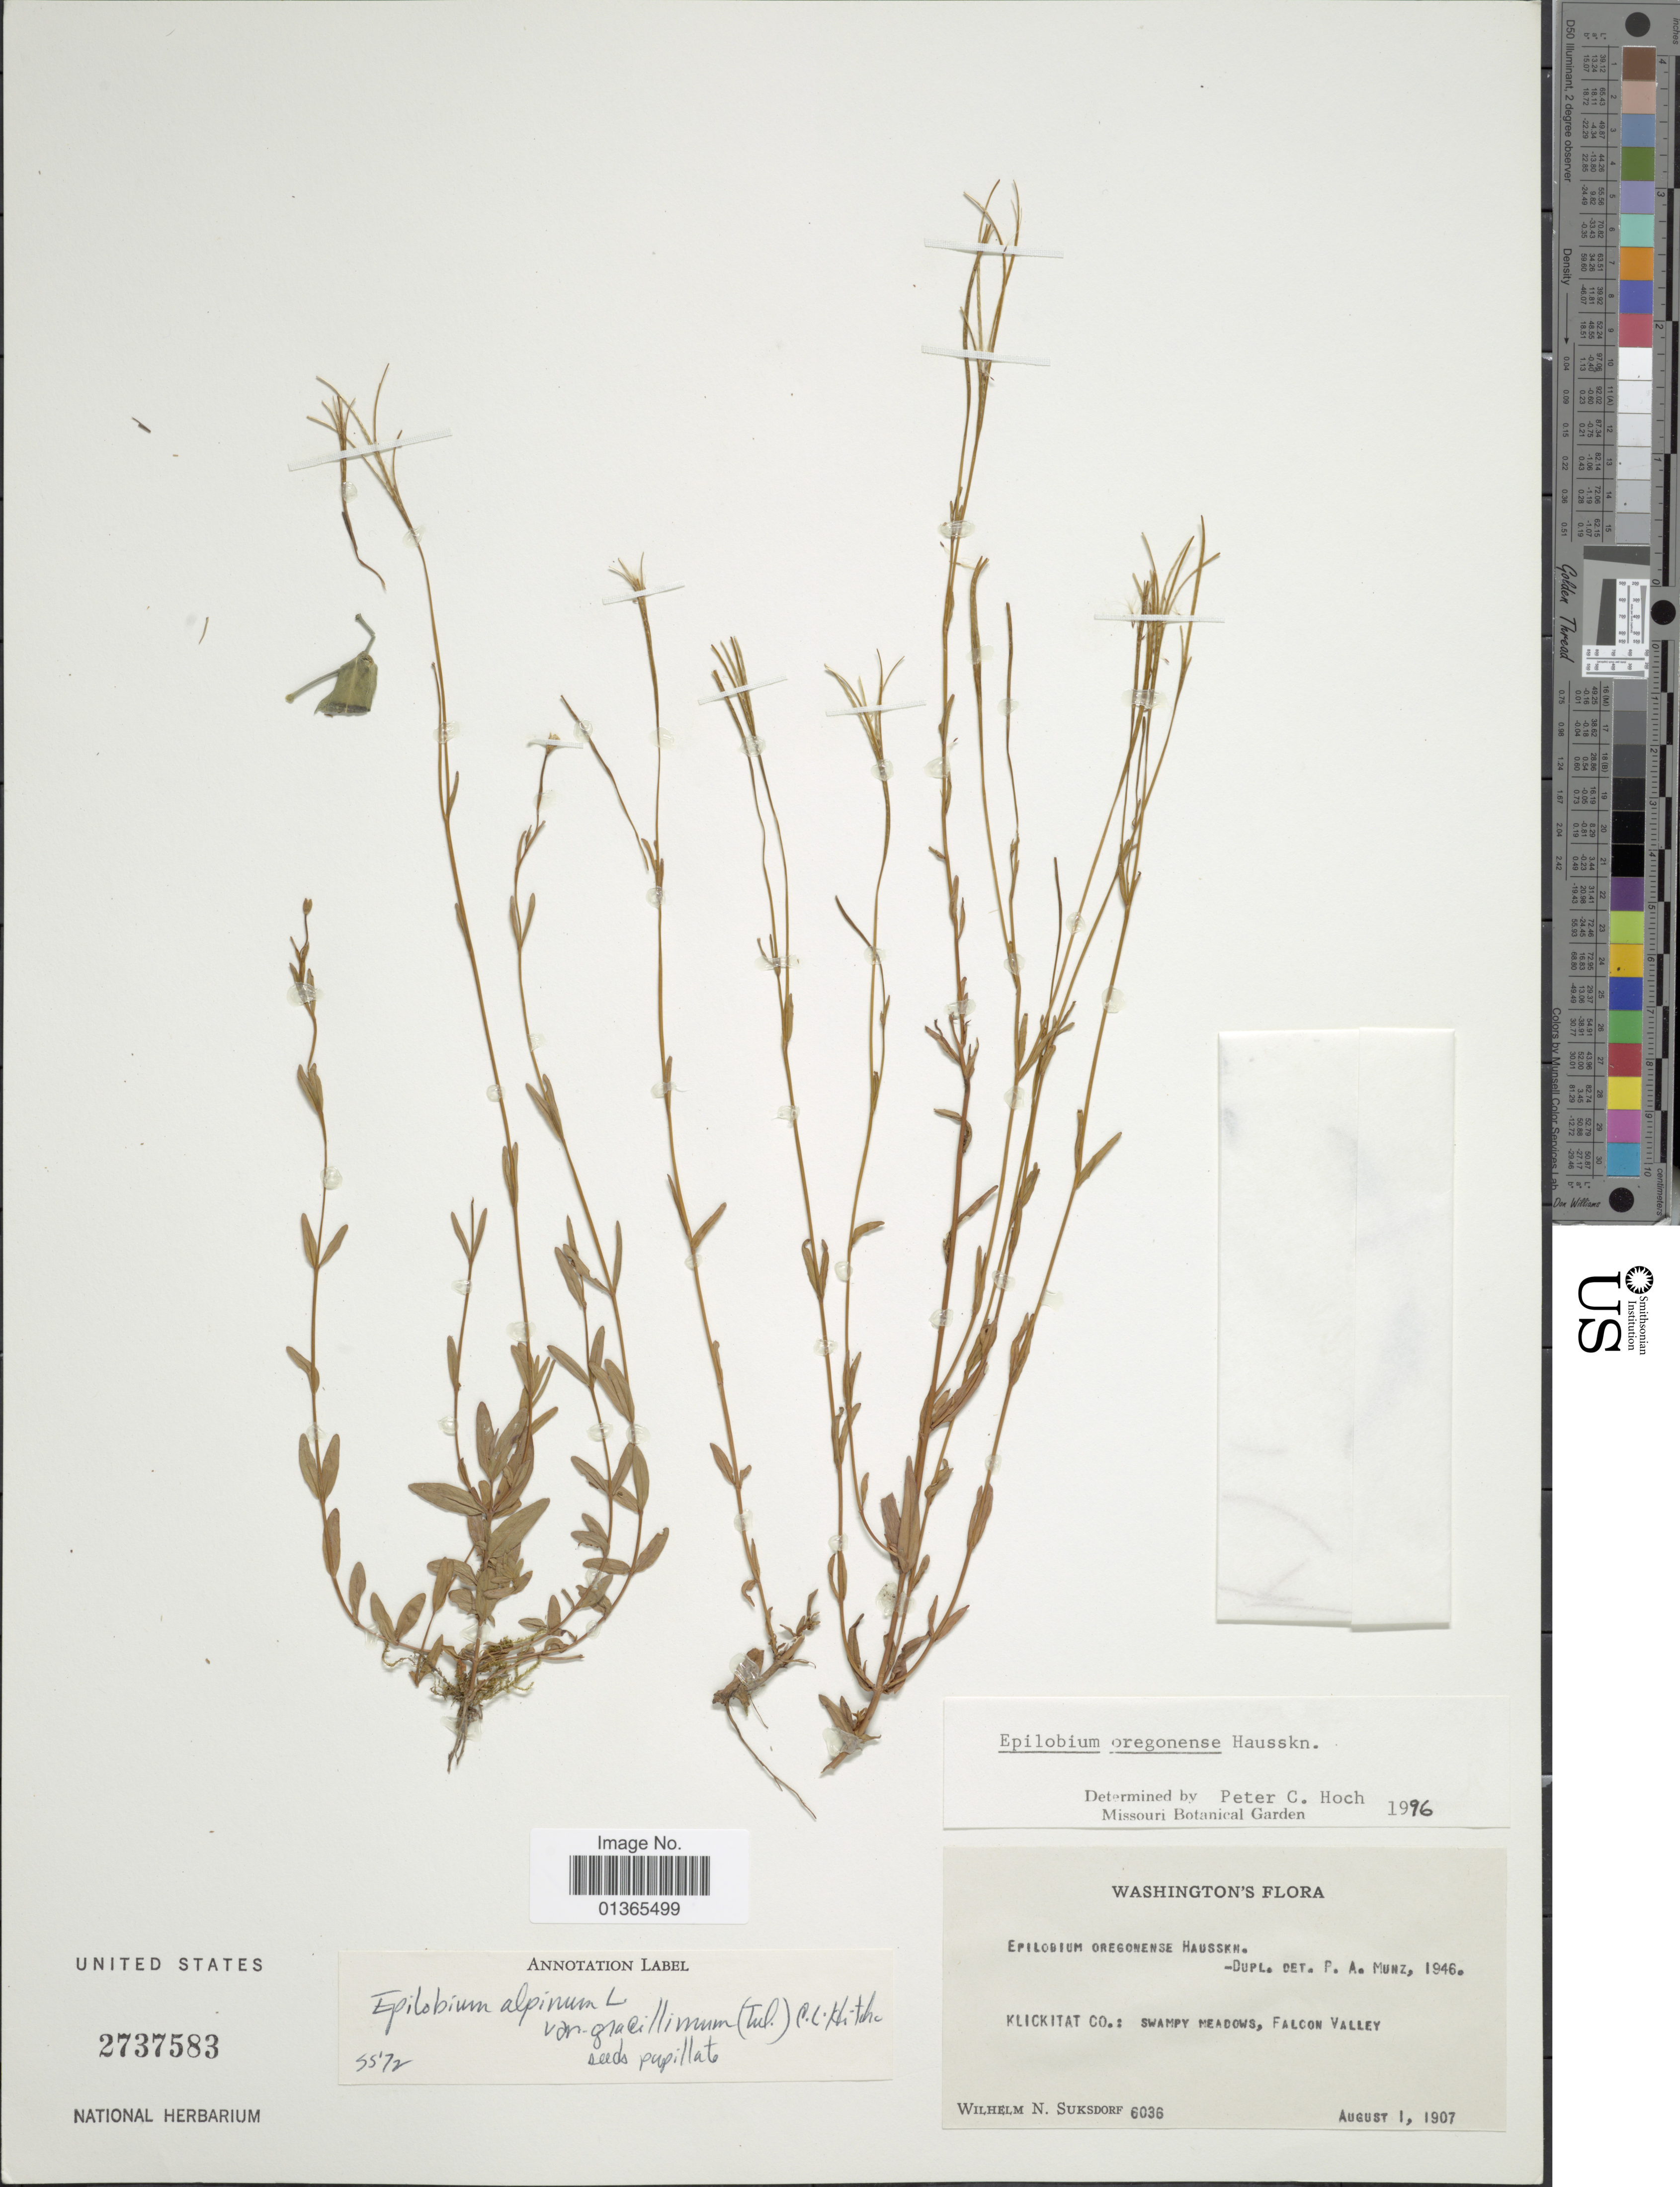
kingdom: Plantae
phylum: Tracheophyta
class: Magnoliopsida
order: Myrtales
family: Onagraceae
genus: Epilobium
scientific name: Epilobium oregonense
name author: Hausskn.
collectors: W. N. Suksdorf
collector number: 6036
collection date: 1907-08-01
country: United States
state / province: Washington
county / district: Klickitat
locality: Klickitat Co.: swampy meadows, Falcon Valley.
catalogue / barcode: US 2737583